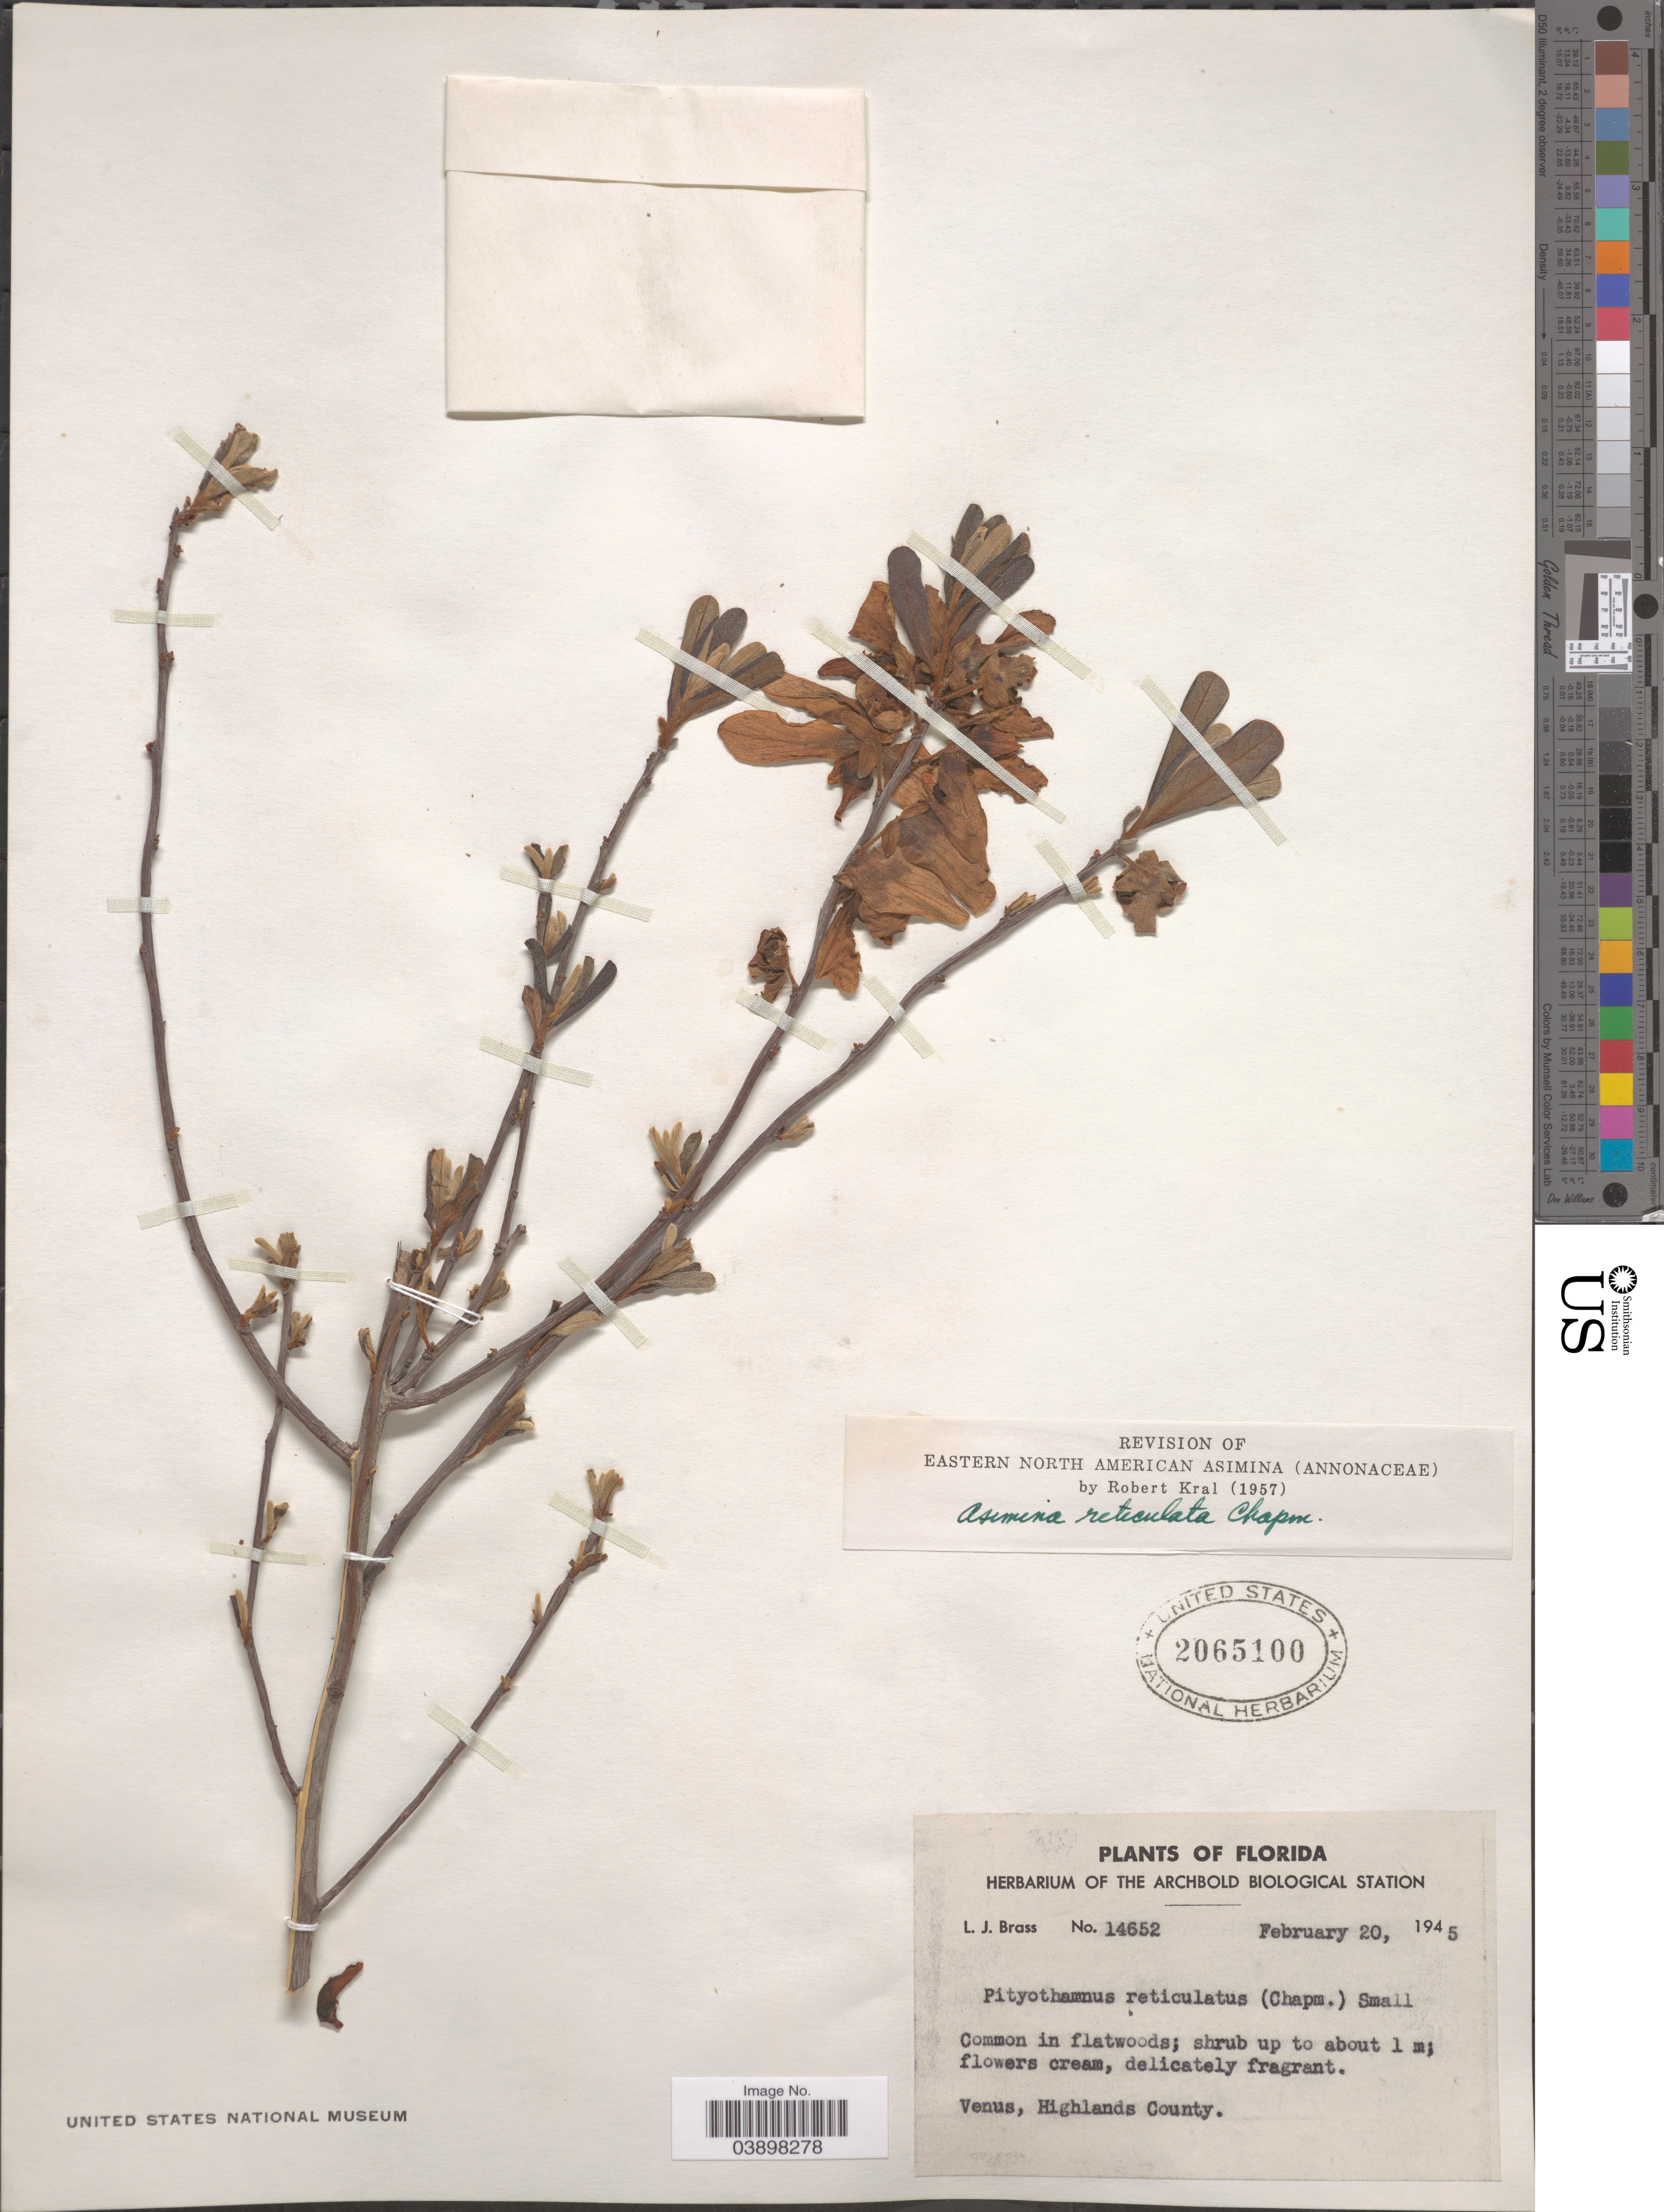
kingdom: Plantae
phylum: Tracheophyta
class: Magnoliopsida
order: Magnoliales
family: Annonaceae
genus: Asimina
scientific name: Asimina reticulata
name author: (Shuttlew.) Chapm.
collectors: L. J. Brass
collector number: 14652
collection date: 1945-02-20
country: United States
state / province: Florida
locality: Venus, Highlands County.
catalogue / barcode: US 2065100